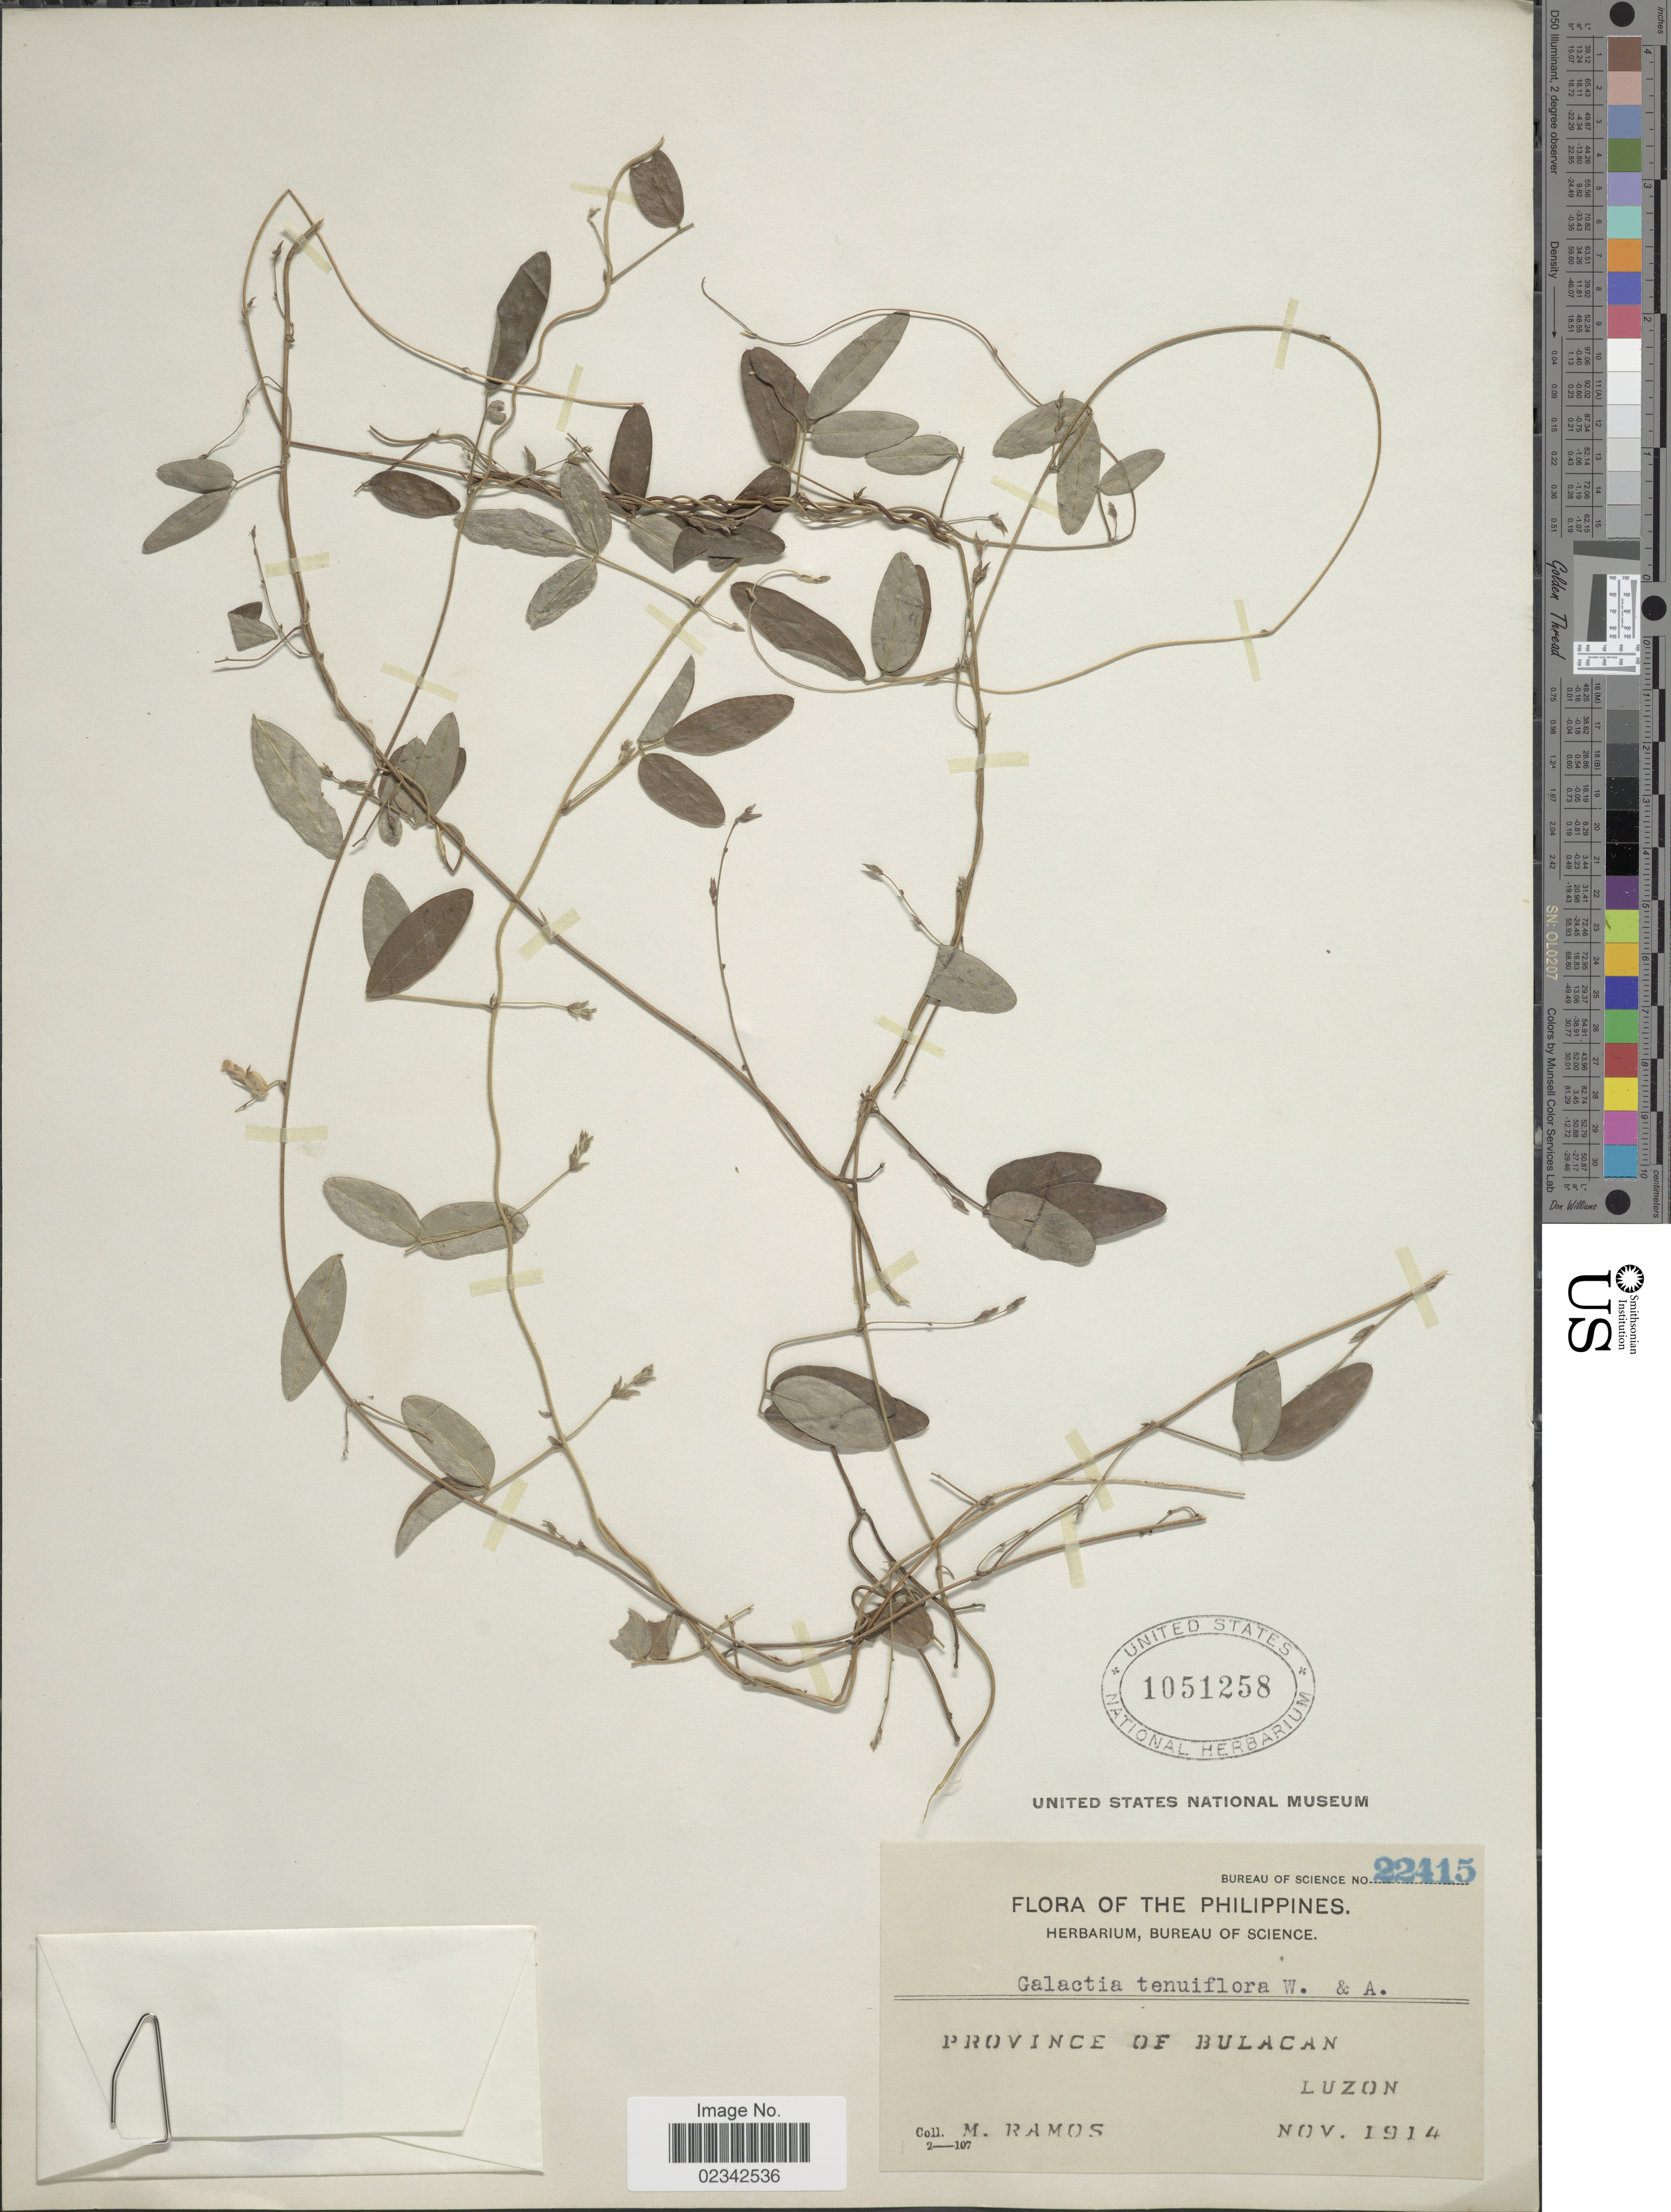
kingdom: Plantae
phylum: Tracheophyta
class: Magnoliopsida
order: Fabales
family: Fabaceae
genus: Galactia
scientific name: Galactia tenuiflora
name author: (J.G. Klein ex Willd.) Wight & Arn.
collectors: M. Ramos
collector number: Bureau of Science 22415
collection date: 1914-11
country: Philippines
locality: Province of Bulacan, Luzon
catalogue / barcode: US 1051258